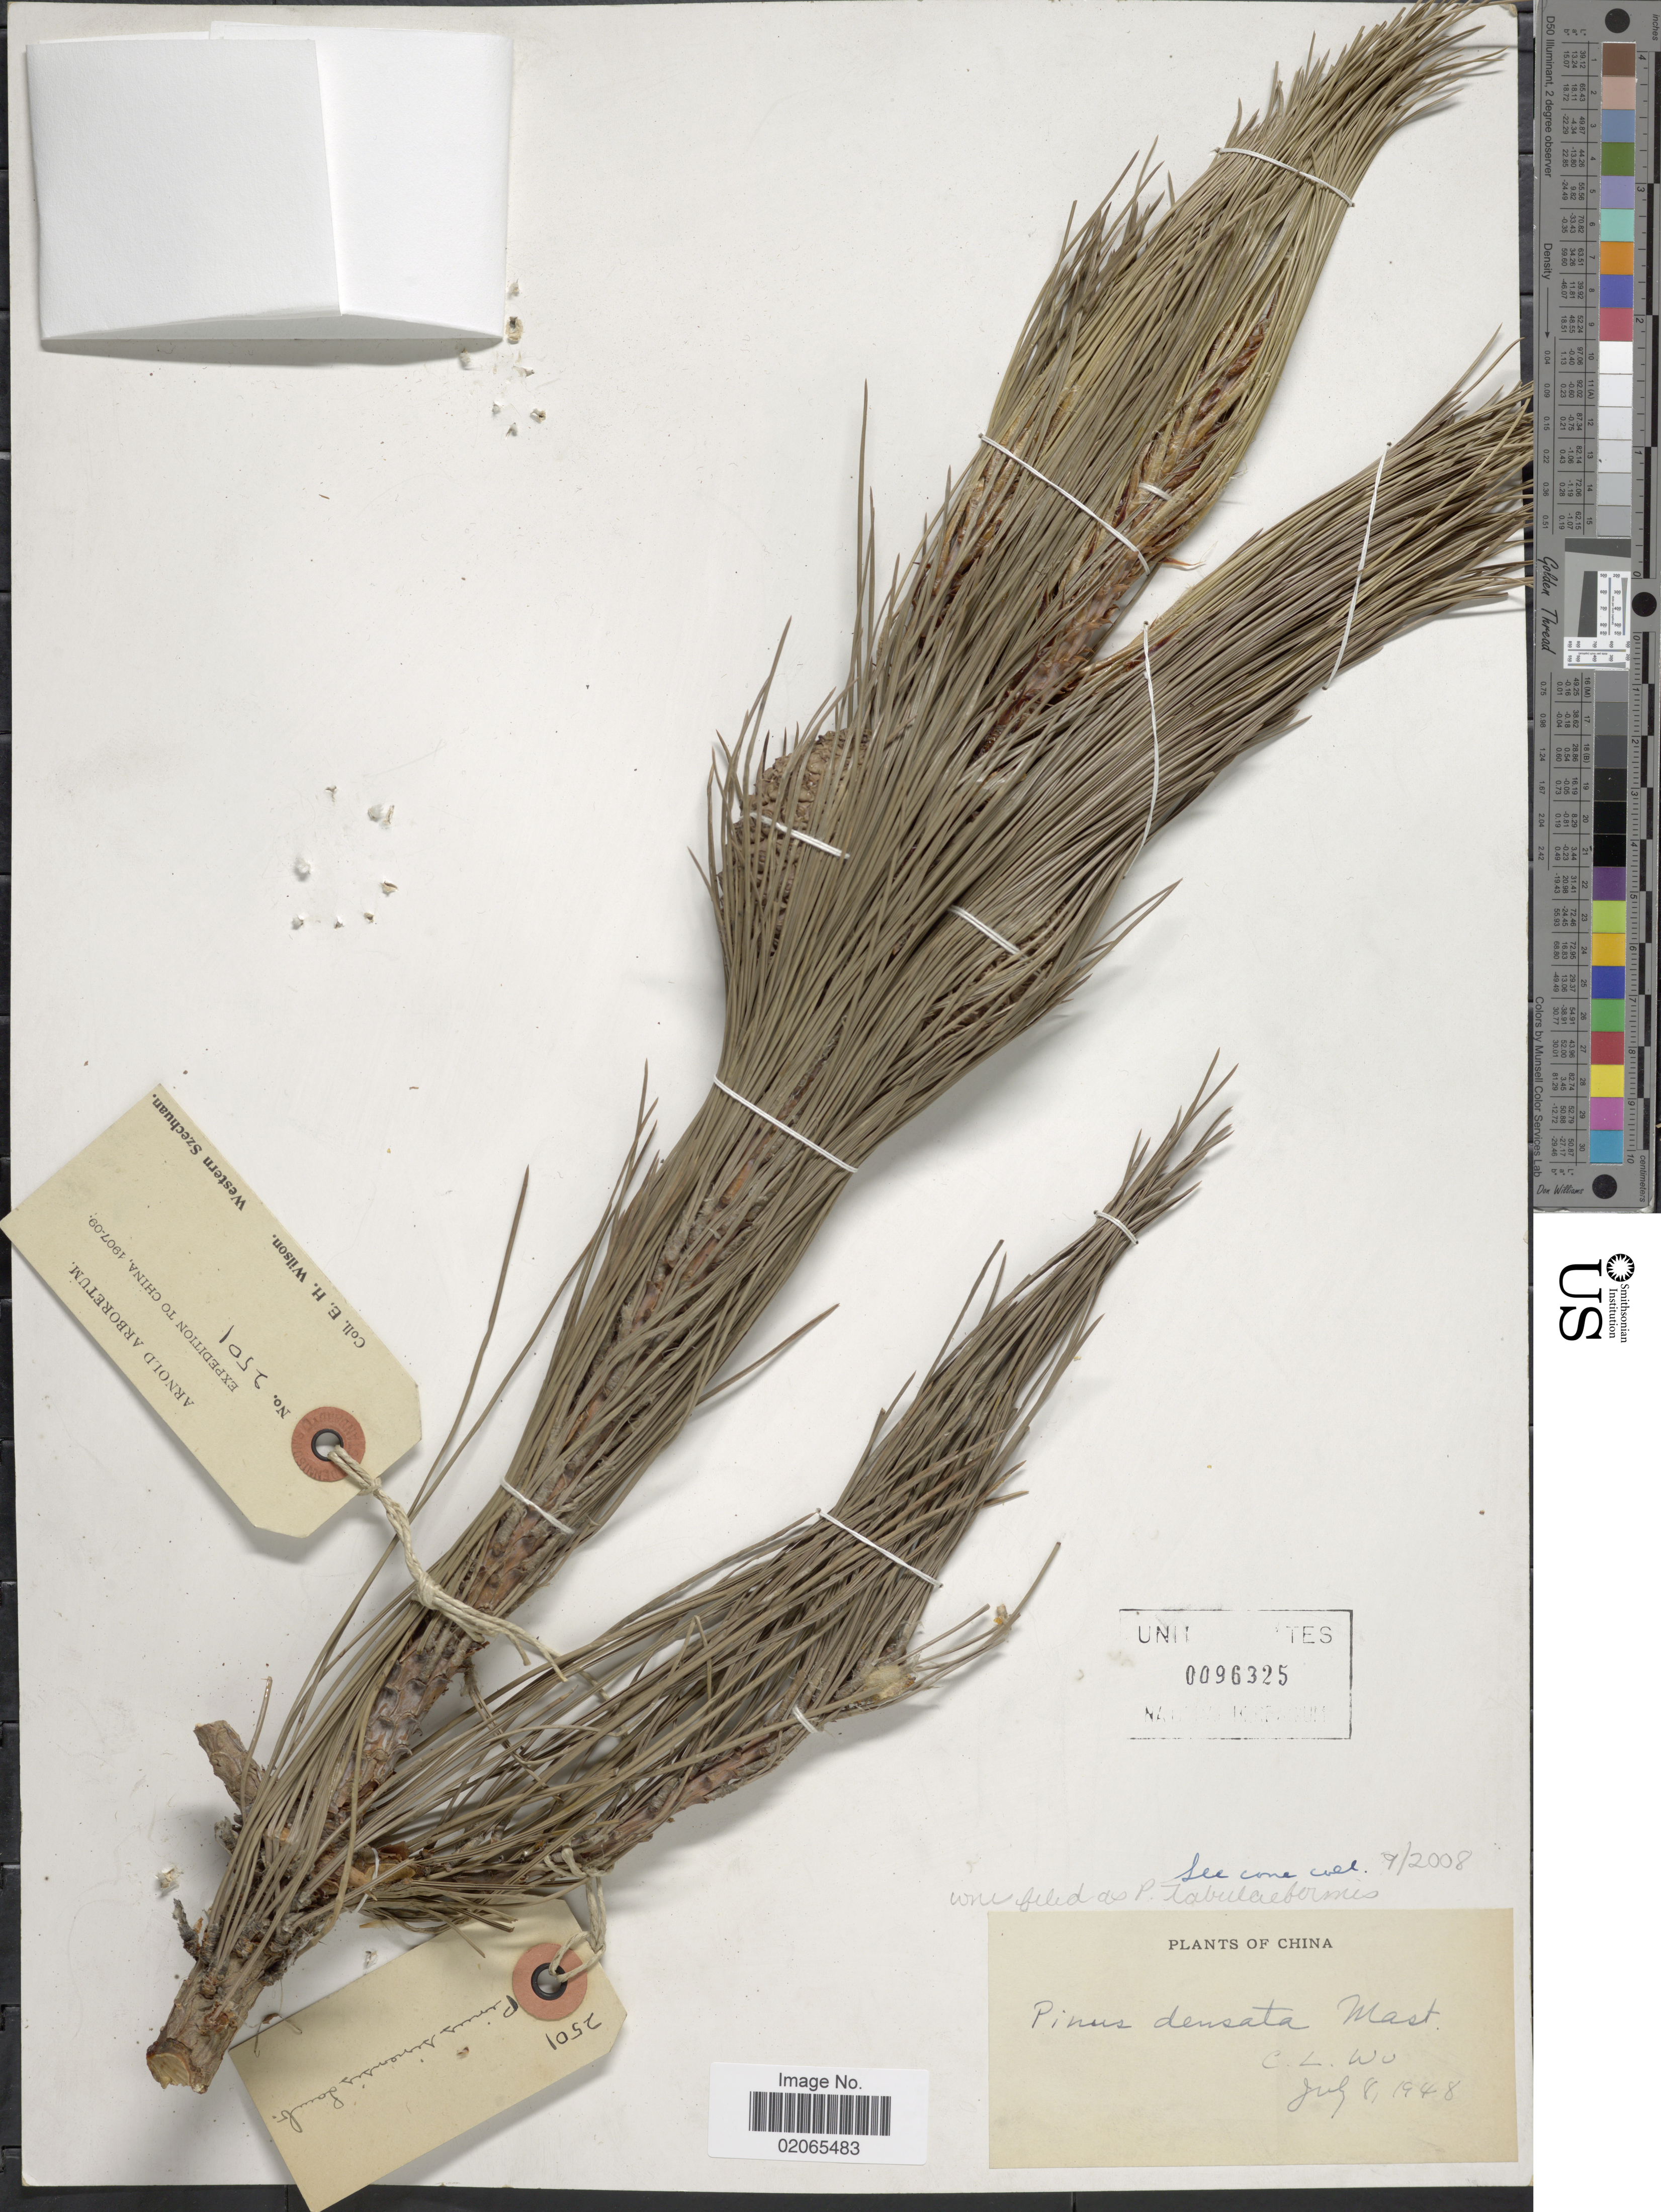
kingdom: Plantae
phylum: Tracheophyta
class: Pinopsida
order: Pinales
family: Pinaceae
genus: Pinus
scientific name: Pinus densata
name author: Mast.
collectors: E. Wilson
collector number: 2501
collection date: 1907/1909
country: China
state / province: Sichuan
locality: Western Szechuan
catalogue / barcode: US 96325